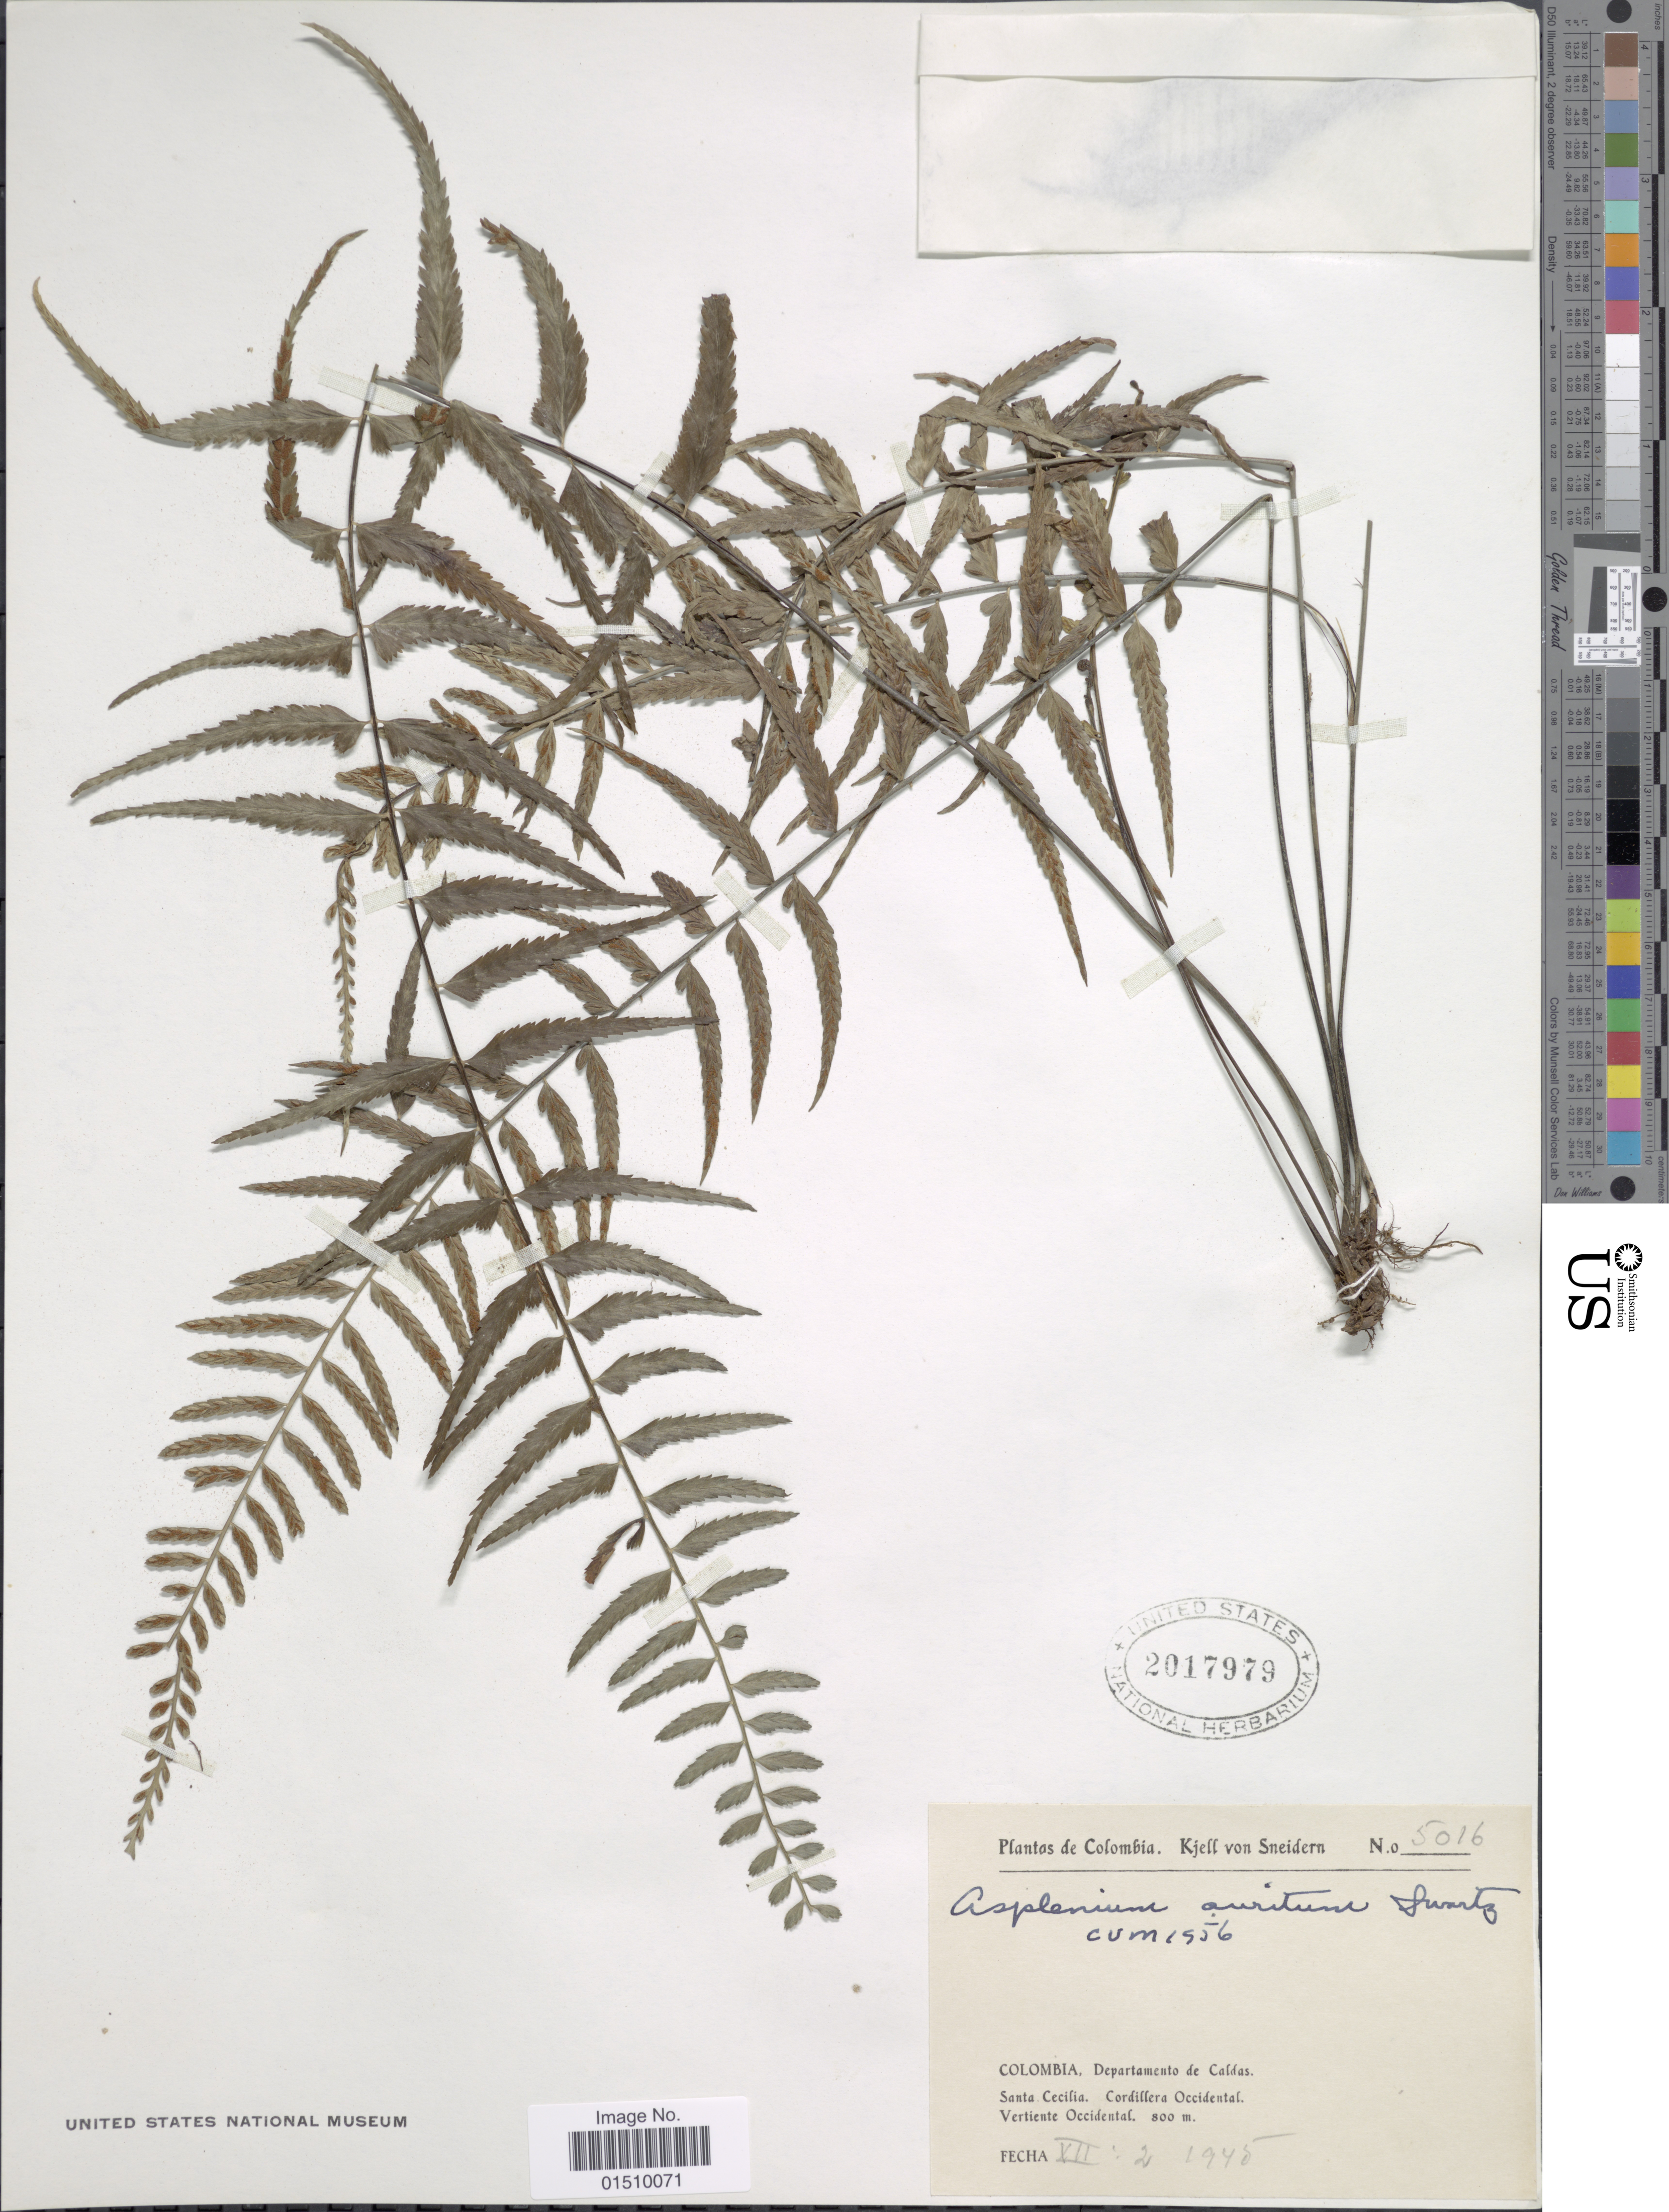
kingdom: Plantae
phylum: Tracheophyta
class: Polypodiopsida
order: Polypodiales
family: Aspleniaceae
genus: Asplenium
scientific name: Asplenium auritum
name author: Sw.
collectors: K. von Sneidern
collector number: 5016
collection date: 1945-12-02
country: Colombia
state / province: Caldas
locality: Colombia, Departamento de Caldas, Santa Cecilia, Cordillera Occidental, Vertiente Occidental.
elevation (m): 800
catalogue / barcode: US 2017979